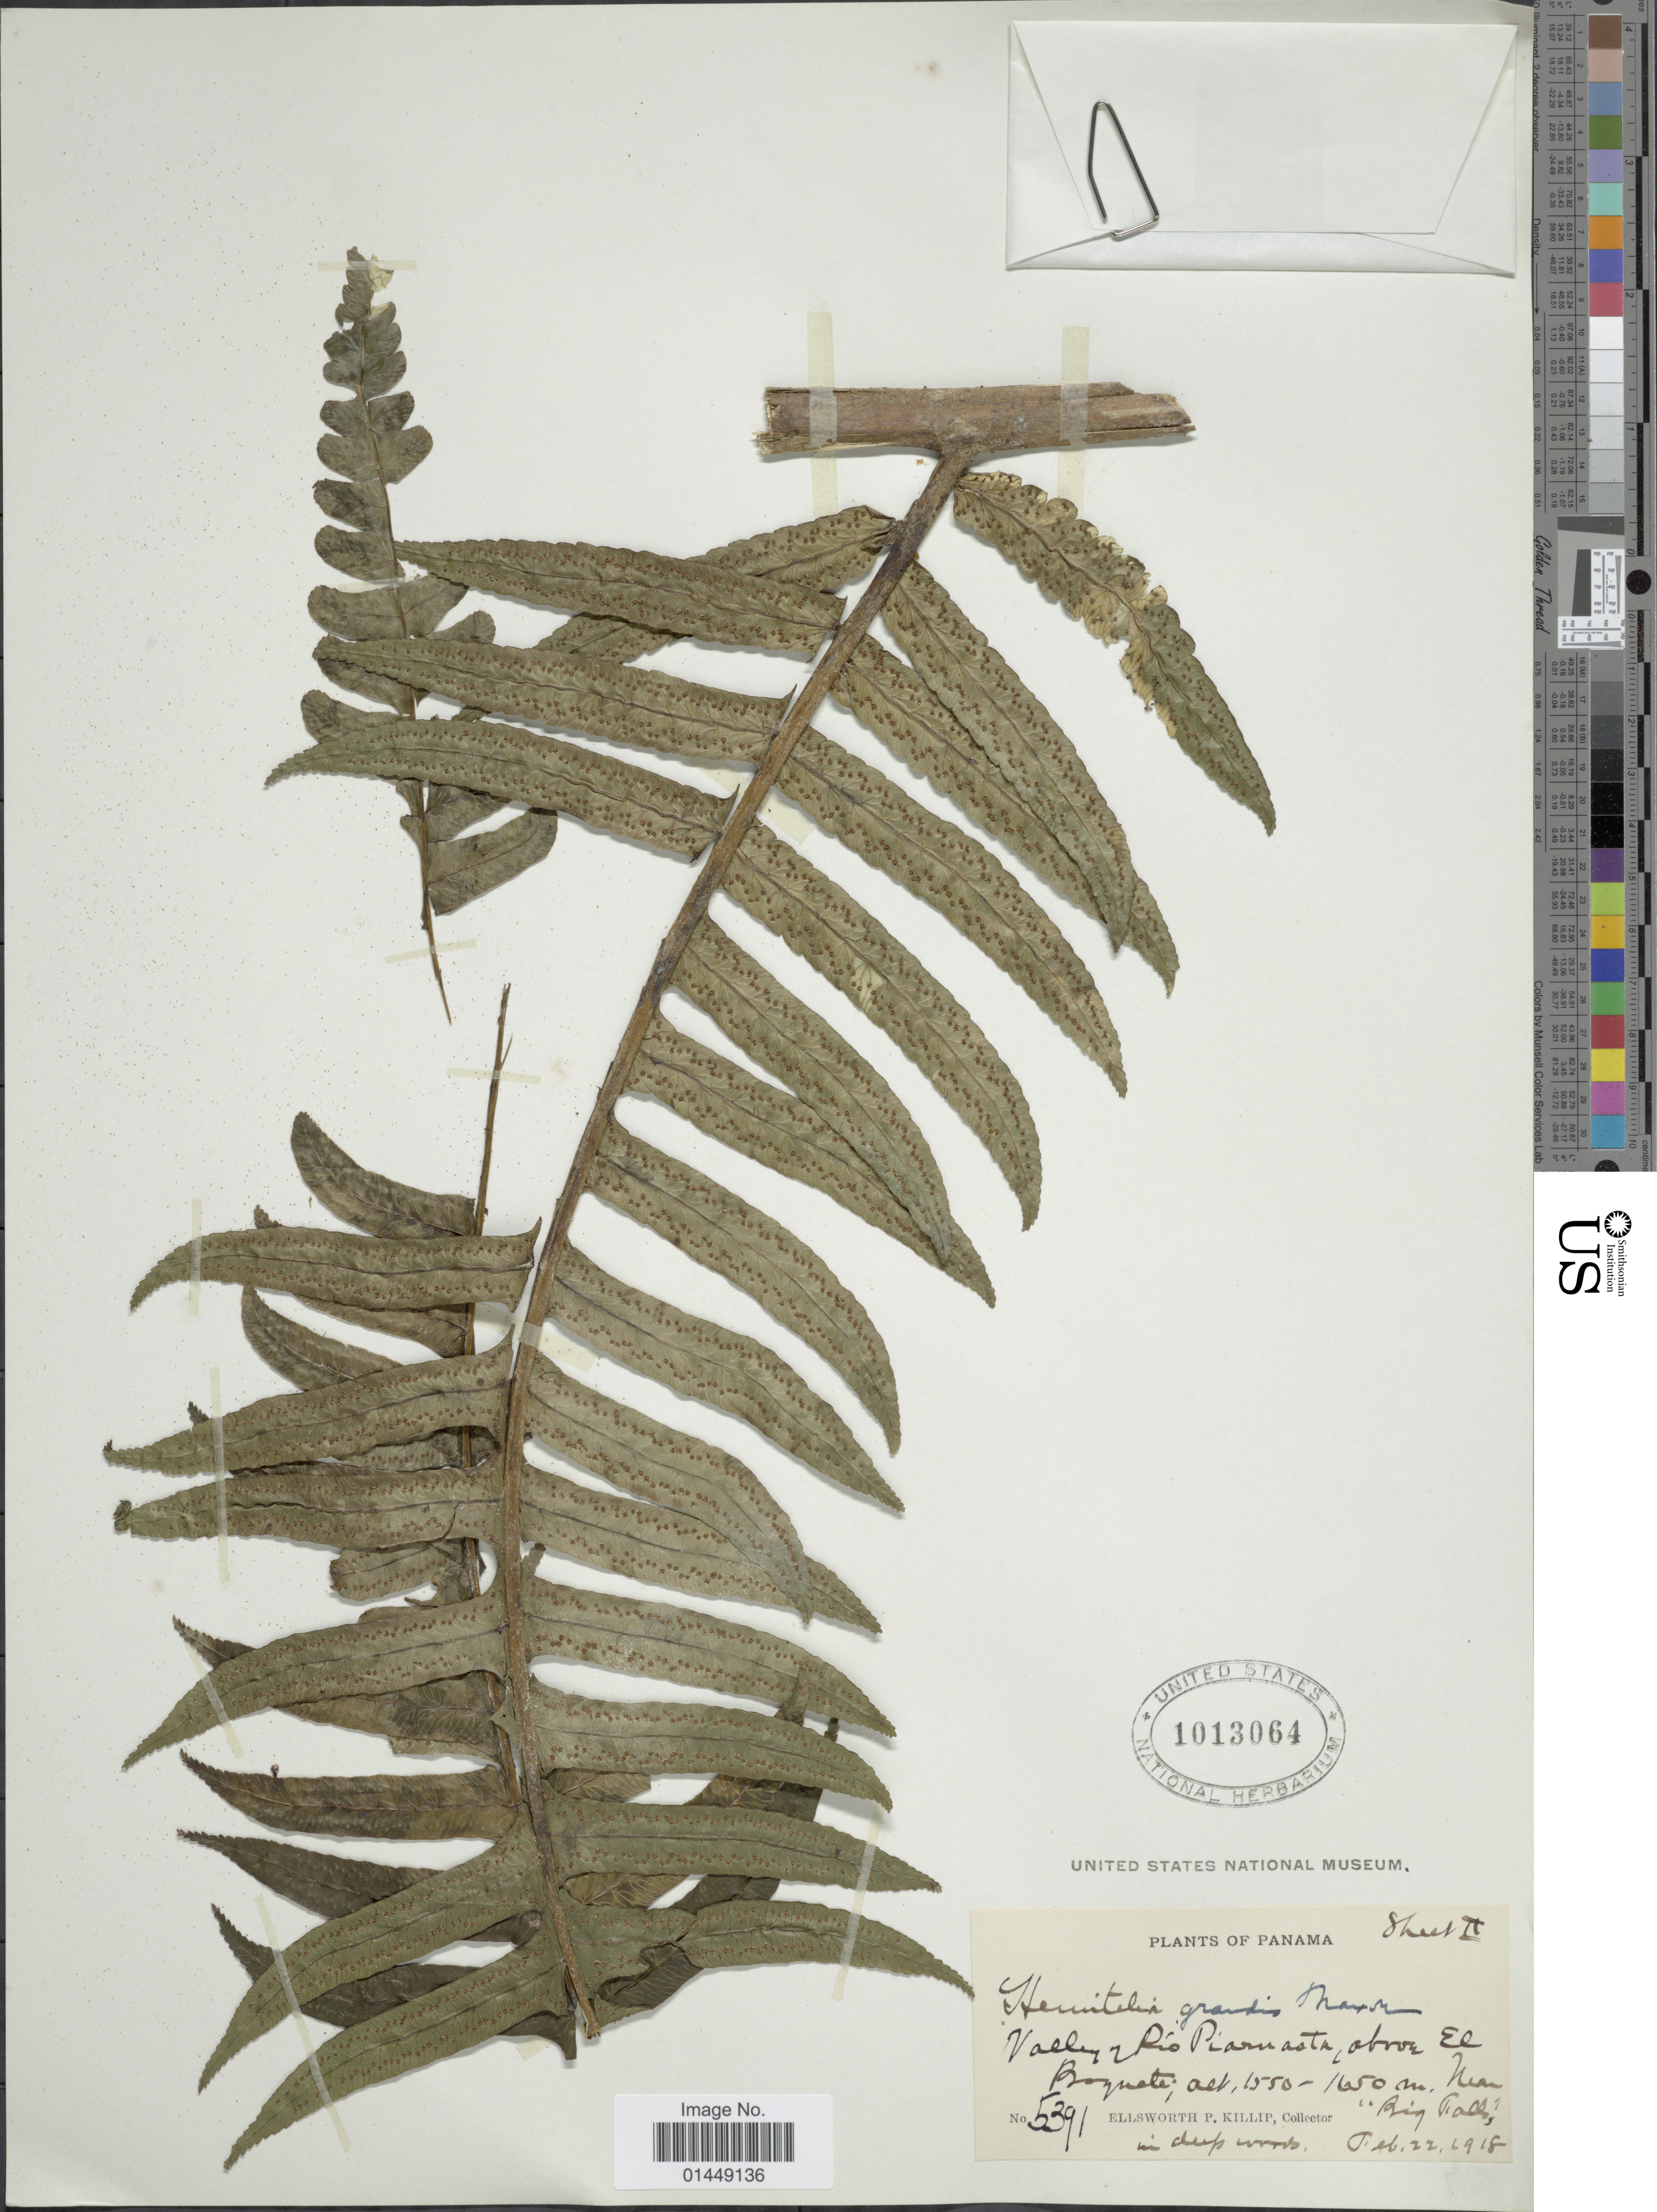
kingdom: Plantae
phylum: Tracheophyta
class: Polypodiopsida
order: Cyatheales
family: Cyatheaceae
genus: Cyathea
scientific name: Cyathea mutica var. grandis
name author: (Maxon) Lehnert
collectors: E. P. Killip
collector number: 5391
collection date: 1918-02-22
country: Panama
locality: Valley of Rio Piarnasta, above El Boquete. Near "Big Falls"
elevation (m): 1550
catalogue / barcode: US 1013064